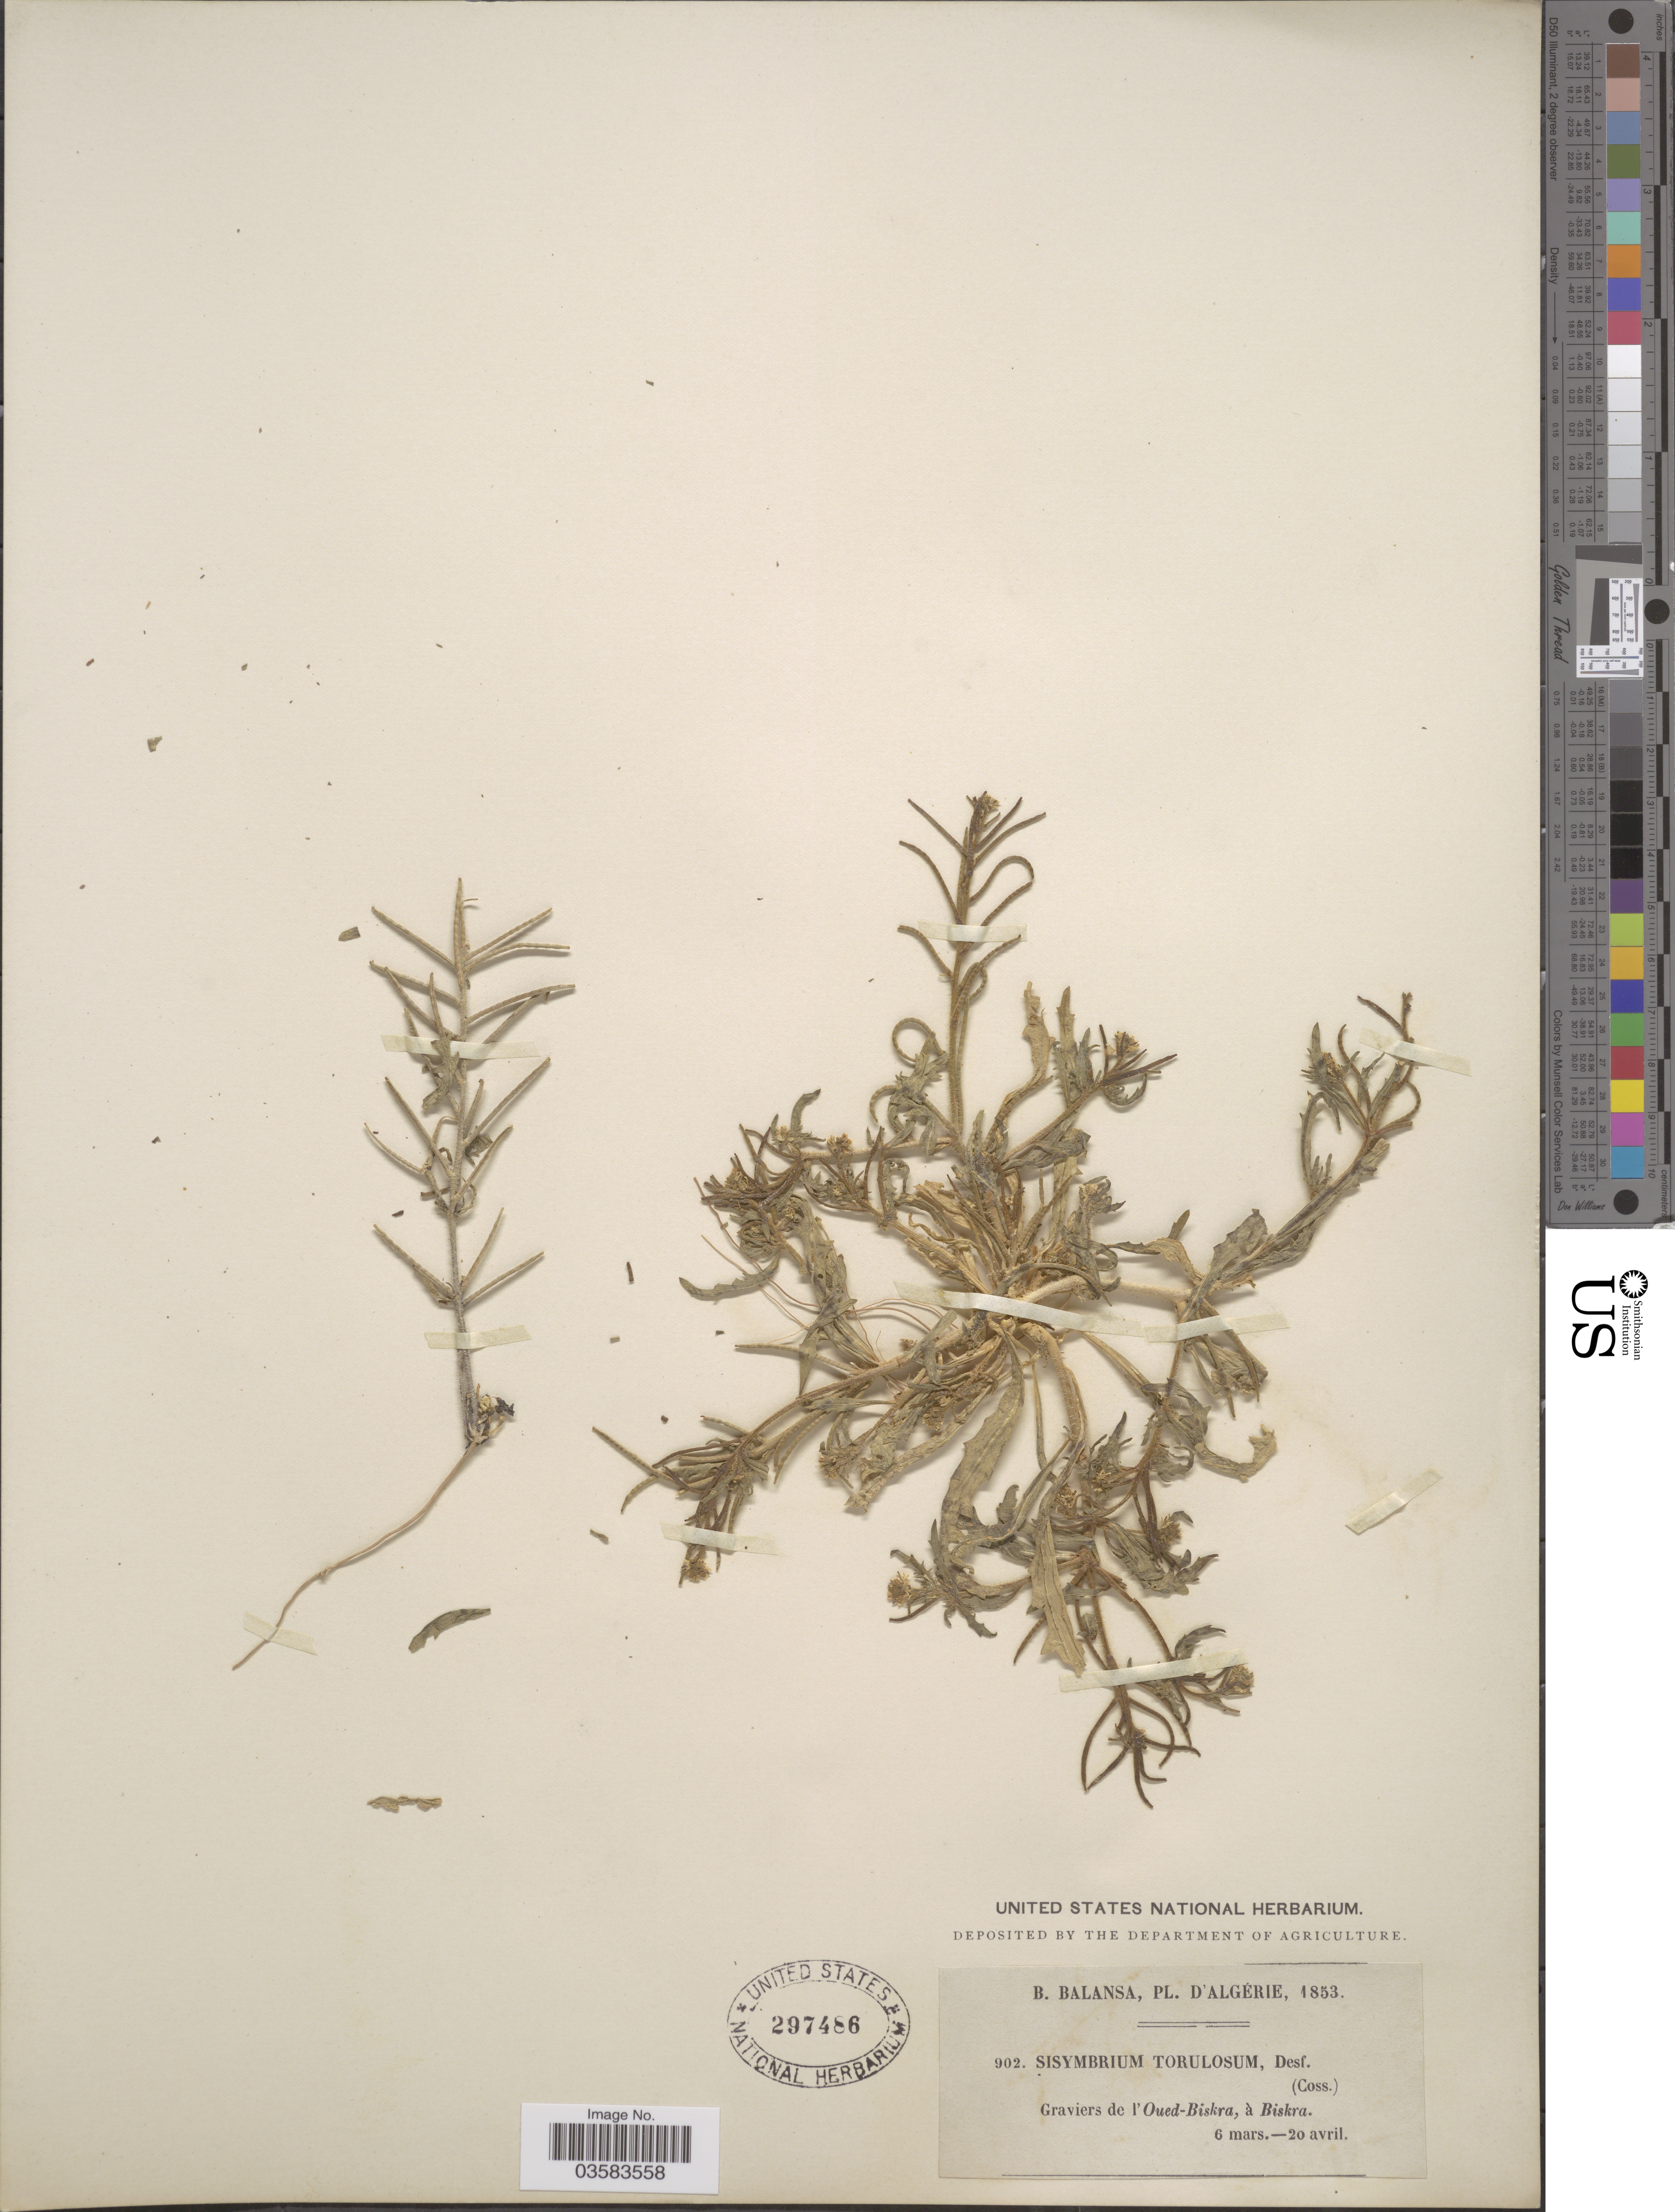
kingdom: Plantae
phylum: Tracheophyta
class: Magnoliopsida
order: Brassicales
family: Brassicaceae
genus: Sisymbrium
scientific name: Sisymbrium torulosum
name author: Desf.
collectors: B. Balansa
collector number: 902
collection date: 1853-03-06/1853-04-20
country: Algeria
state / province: Biskra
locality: Graviers de l'Oued-Biskra, à Biskra.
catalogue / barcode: US 297486